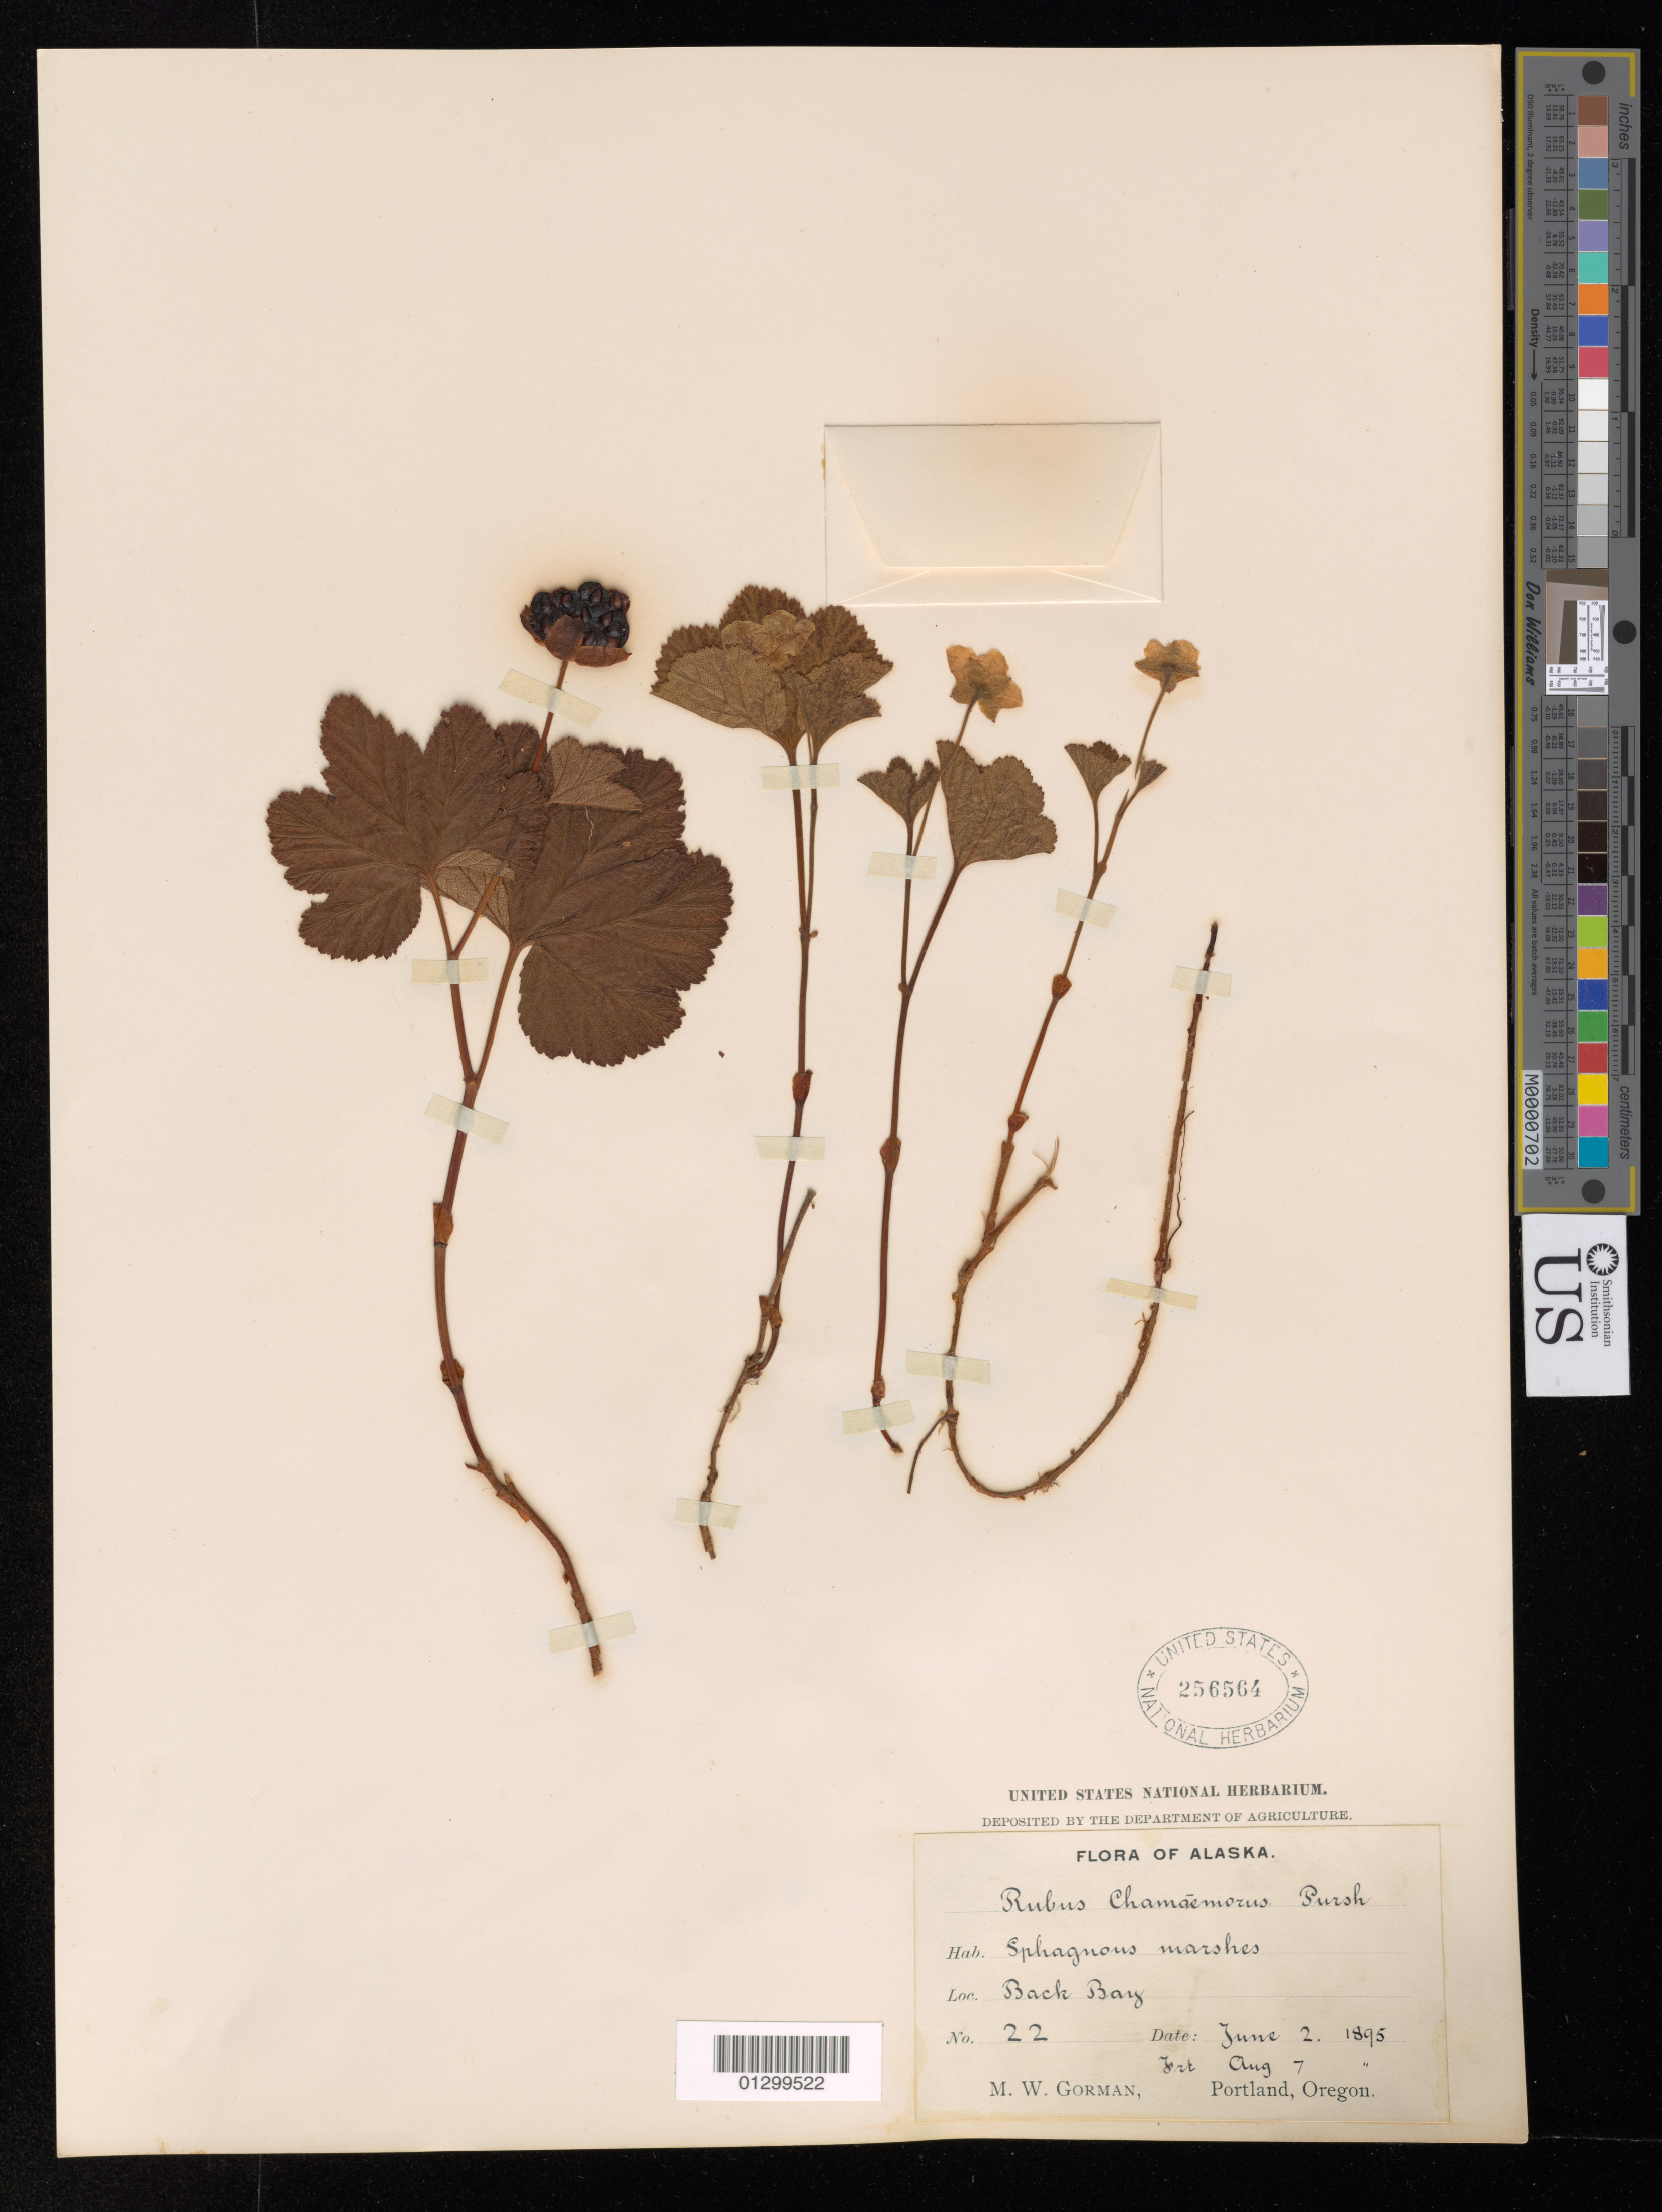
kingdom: Plantae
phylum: Tracheophyta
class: Magnoliopsida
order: Rosales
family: Rosaceae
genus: Rubus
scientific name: Rubus chamaemorus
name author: L.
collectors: M. W. Gorman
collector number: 22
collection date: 1895-06-02/1895-08-07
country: United States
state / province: Alaska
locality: Back Bay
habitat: Sphagnum marshes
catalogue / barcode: US 256564